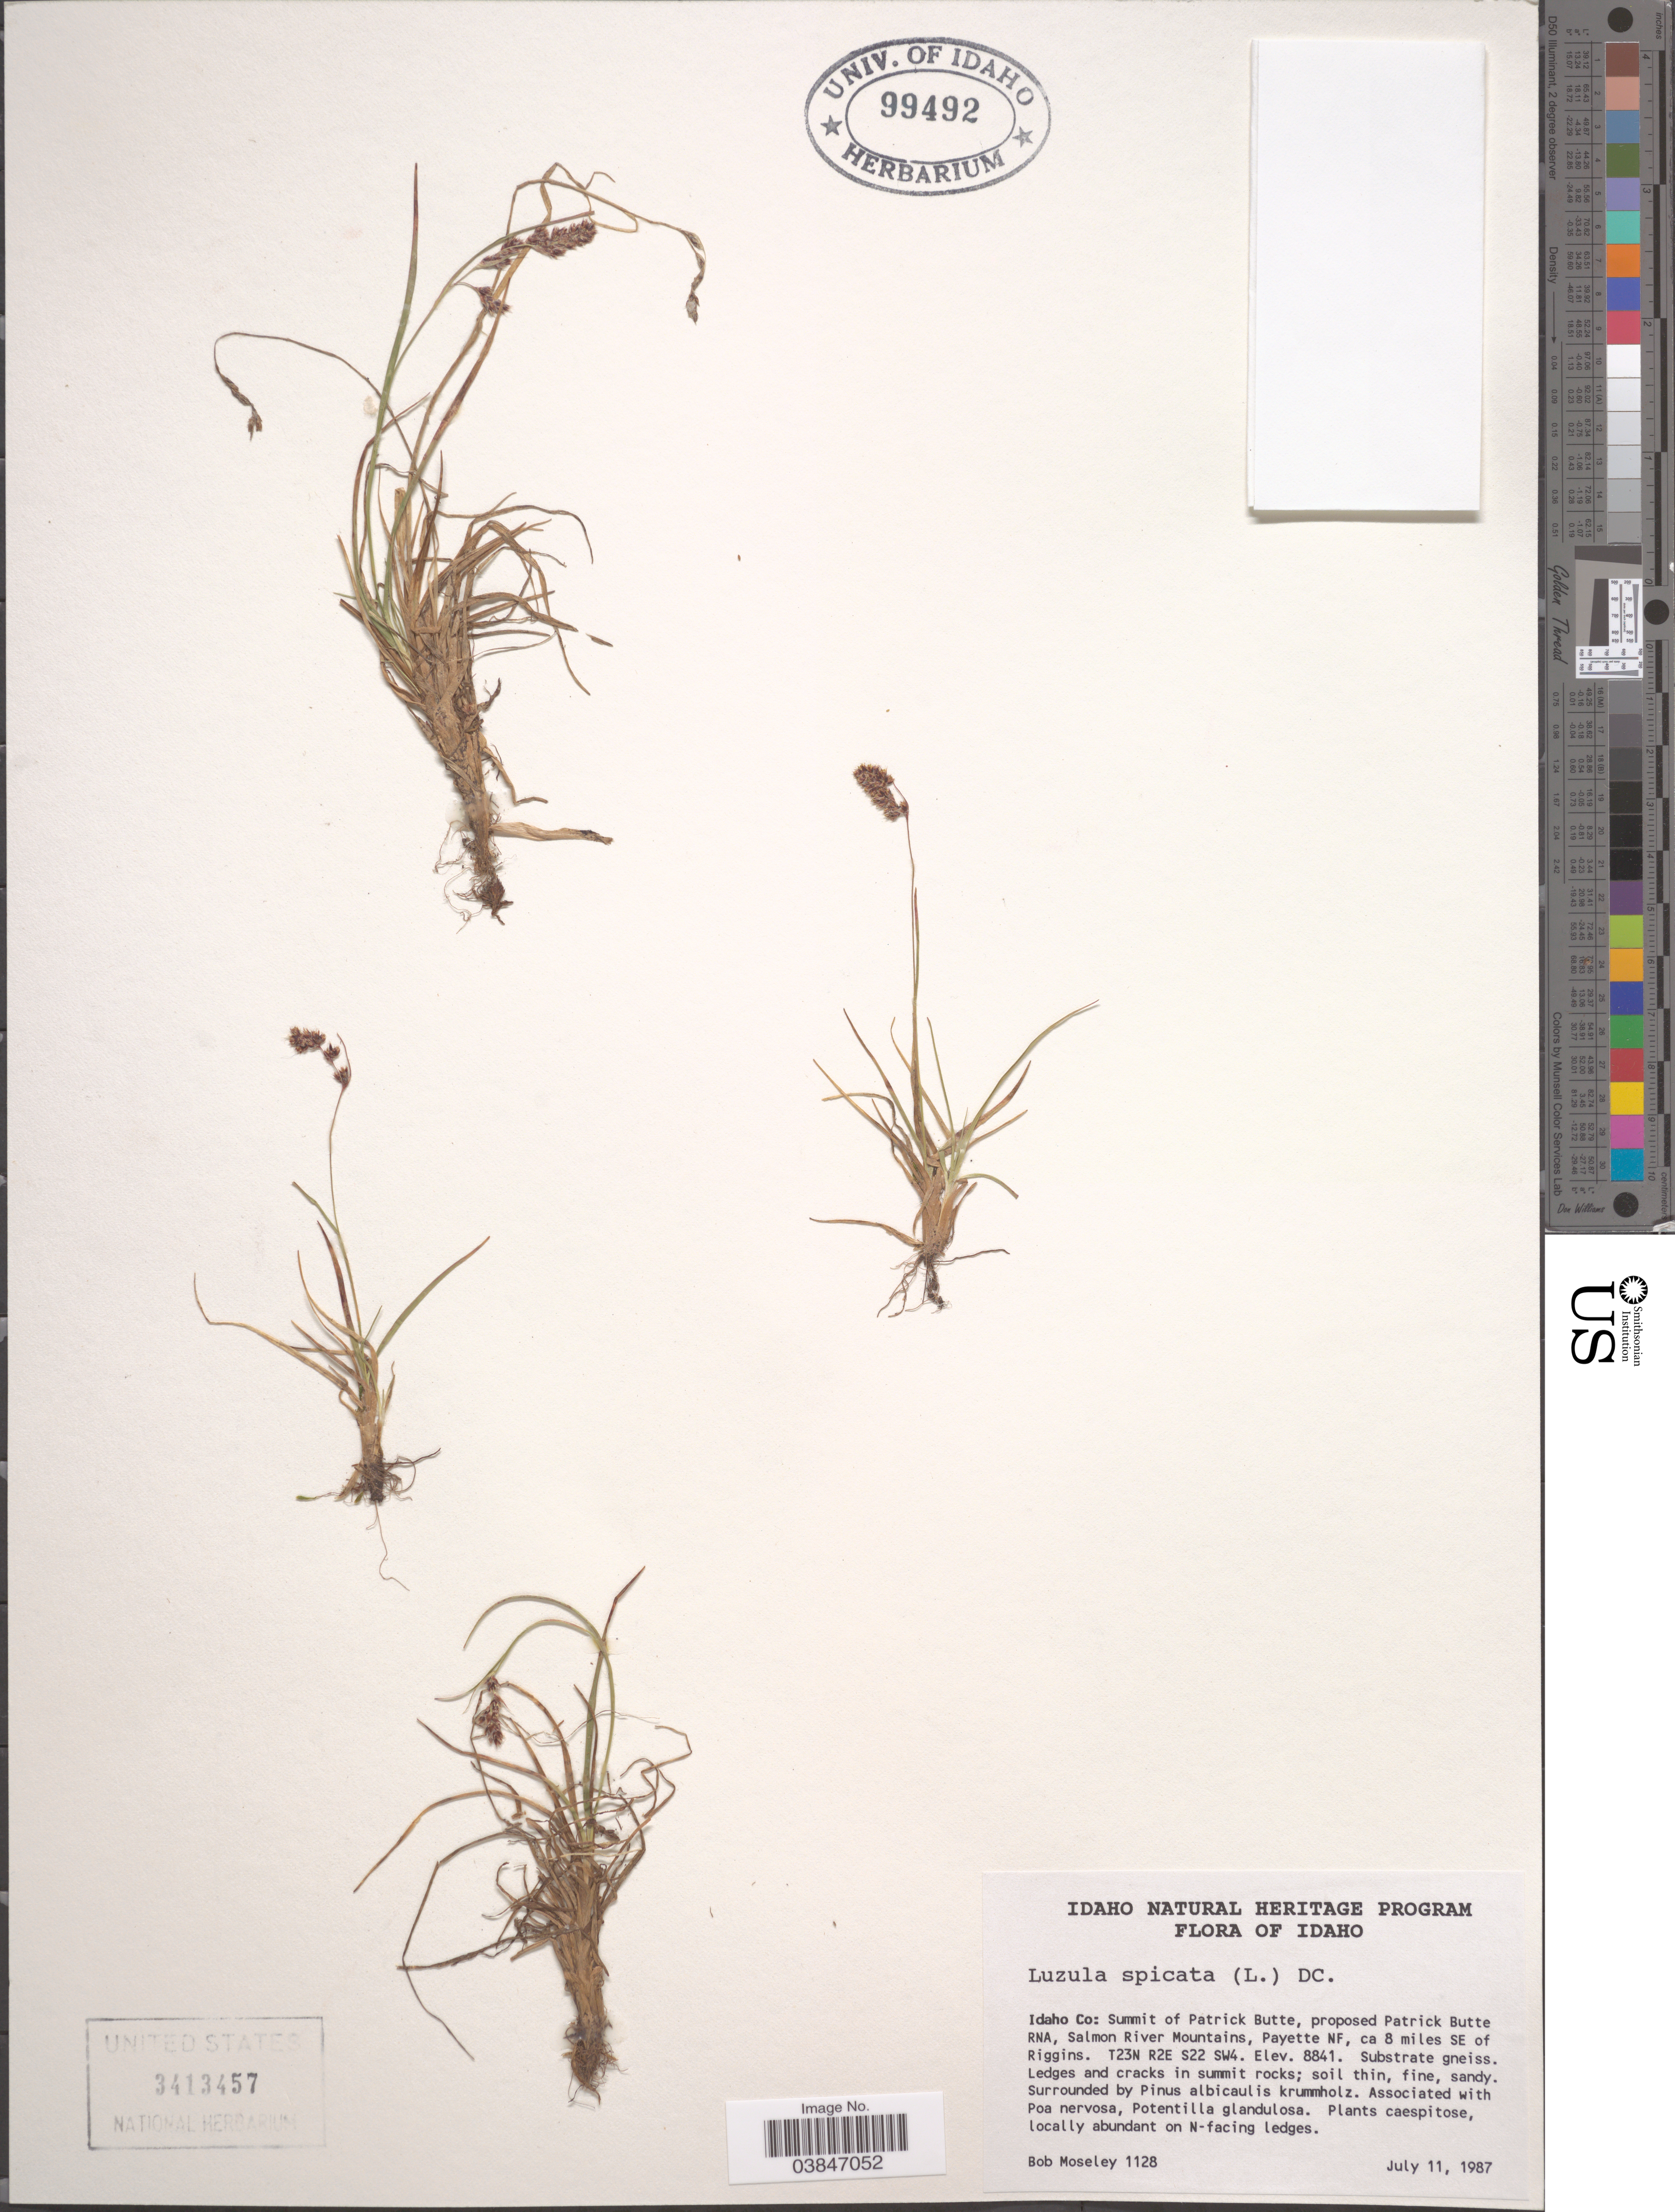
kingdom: Plantae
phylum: Tracheophyta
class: Liliopsida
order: Poales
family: Juncaceae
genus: Luzula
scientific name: Luzula spicata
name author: (L.) DC.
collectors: B. Moseley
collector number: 1128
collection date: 1987-07-11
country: United States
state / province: Idaho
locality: Idaho Co: Summit of Patrick Butte, proposed Patrick Butte RNA, Salmon River Mountains, Payette NF, ca 8 miles SE of Riggins. T23N R2E S22 SW4.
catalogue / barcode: US 3413457